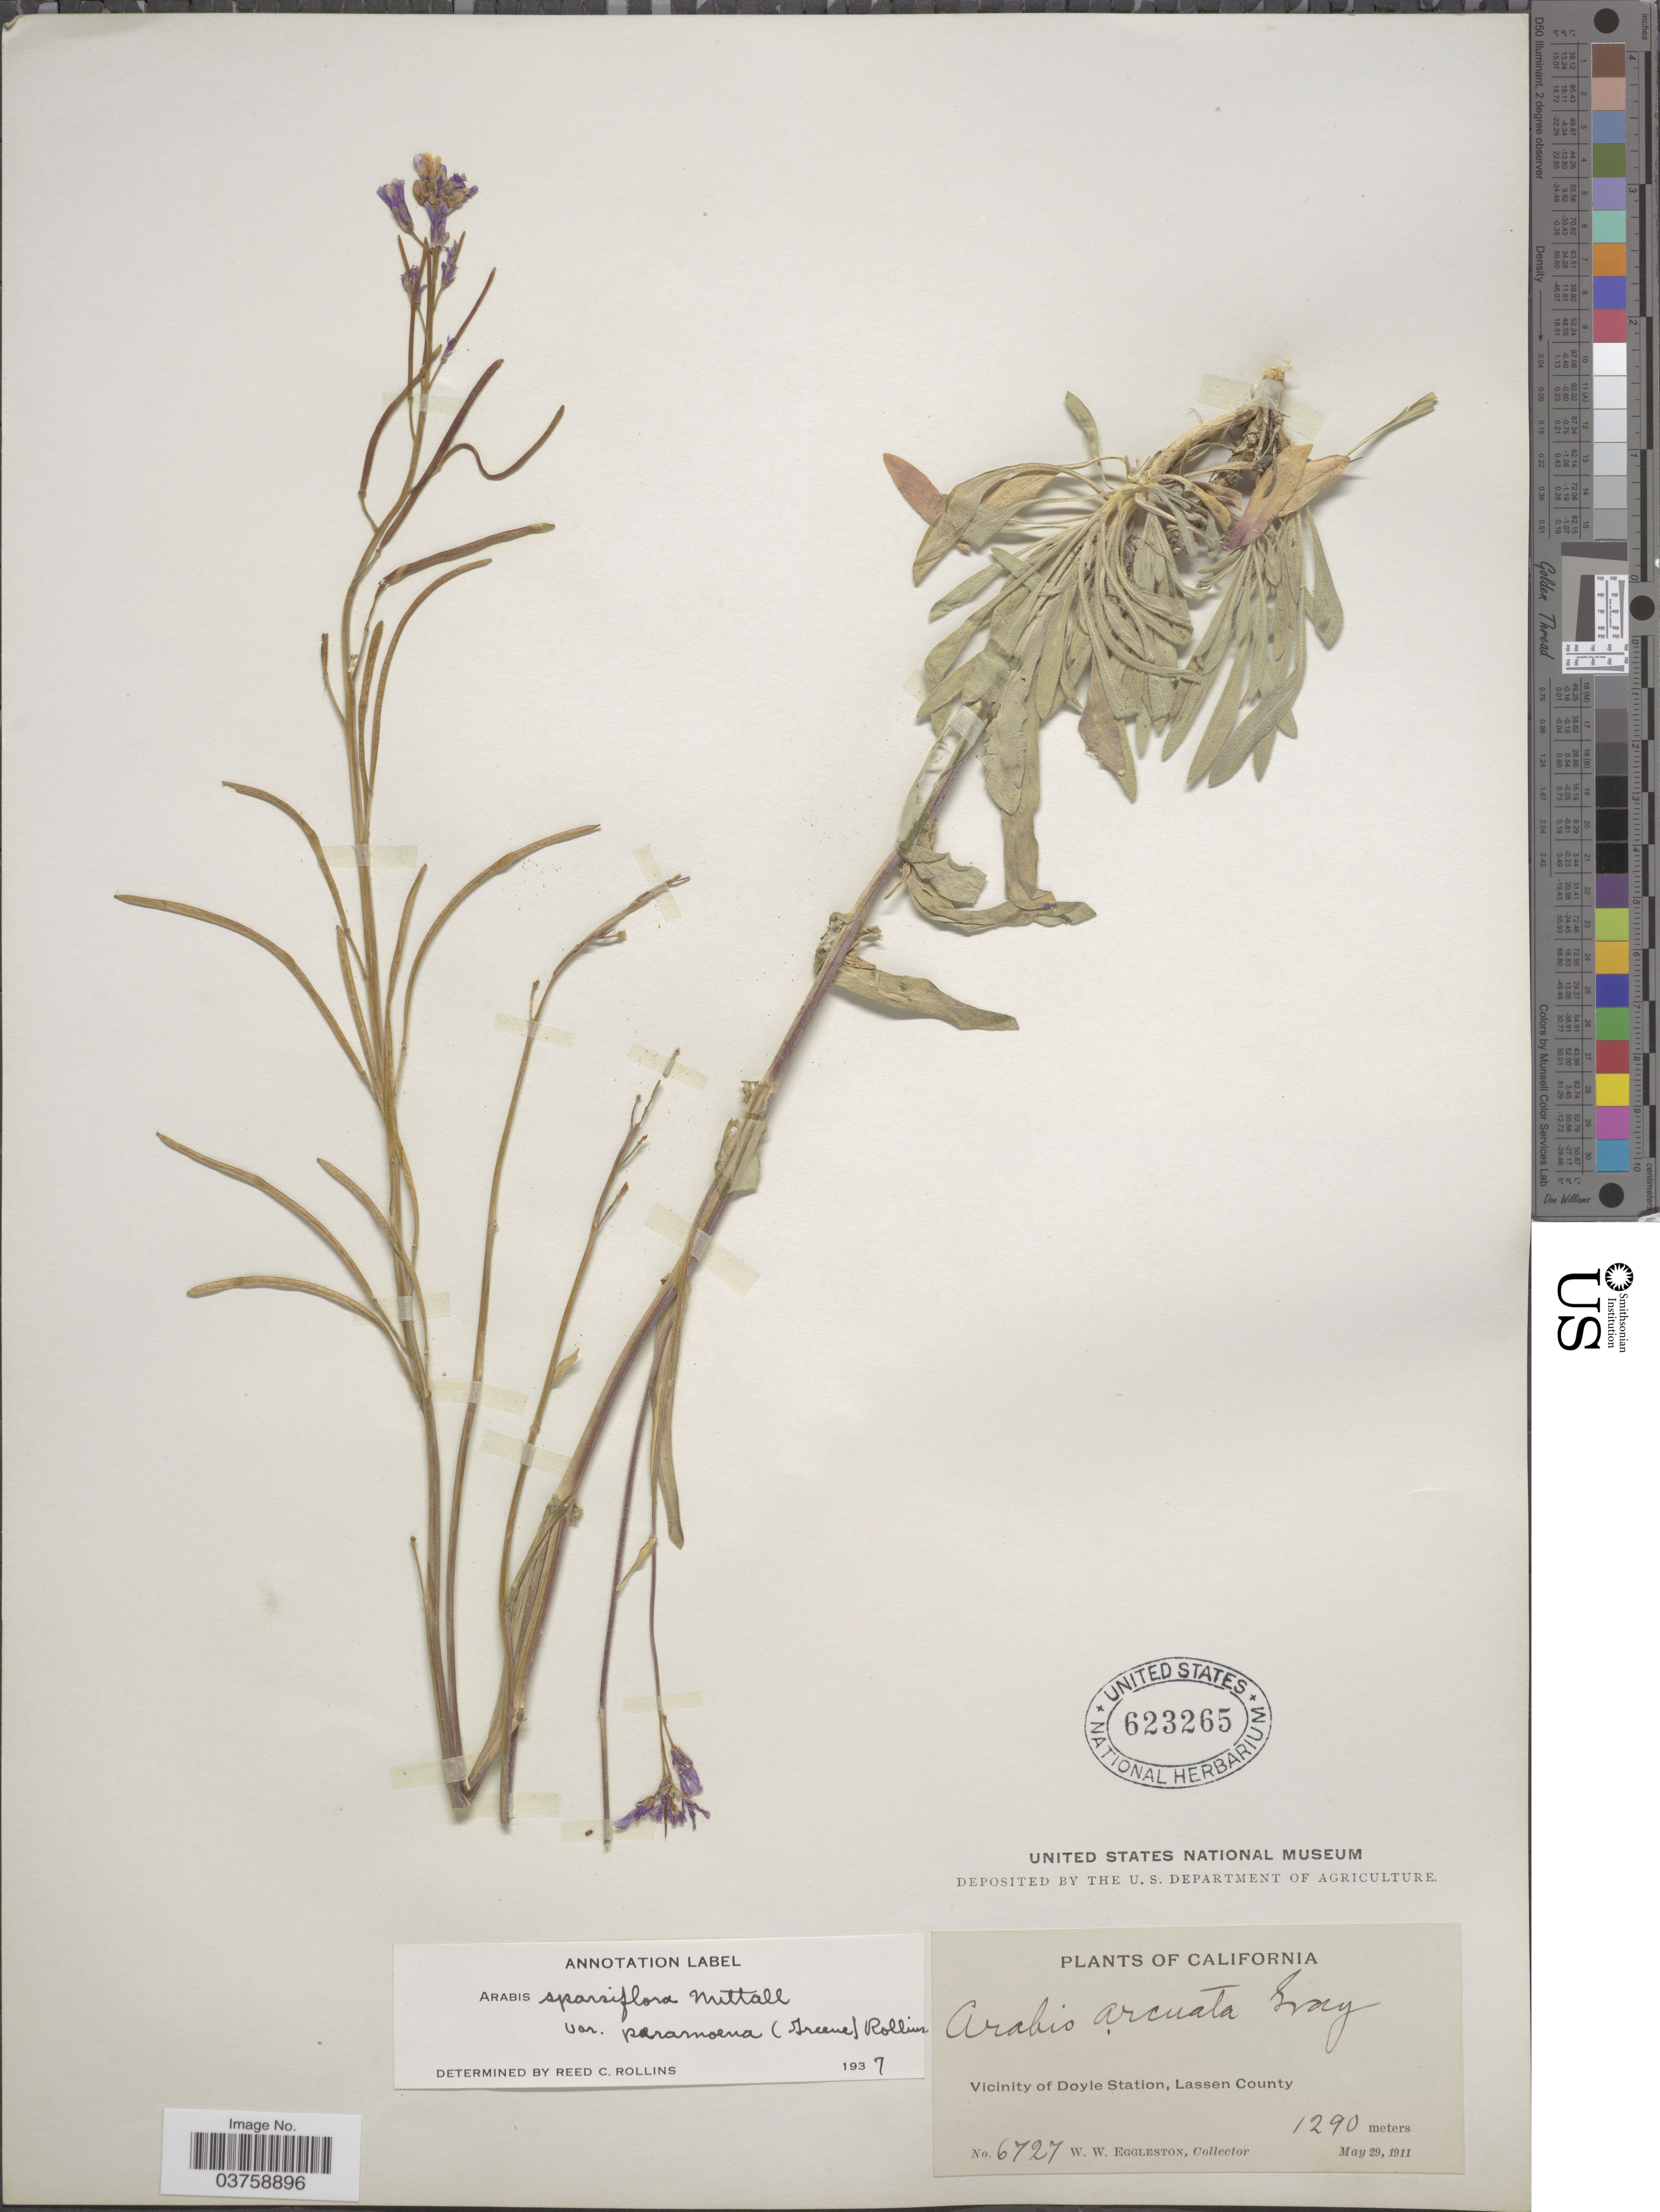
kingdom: Plantae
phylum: Tracheophyta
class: Magnoliopsida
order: Brassicales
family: Brassicaceae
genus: Arabis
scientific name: Arabis sparsiflora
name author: Nutt.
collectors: W. W. Eggleston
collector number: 6727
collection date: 1911-05-29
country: United States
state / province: California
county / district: Lassen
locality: Vicinity of Doyle Station, Lassen County.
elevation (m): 1290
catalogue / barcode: US 623265